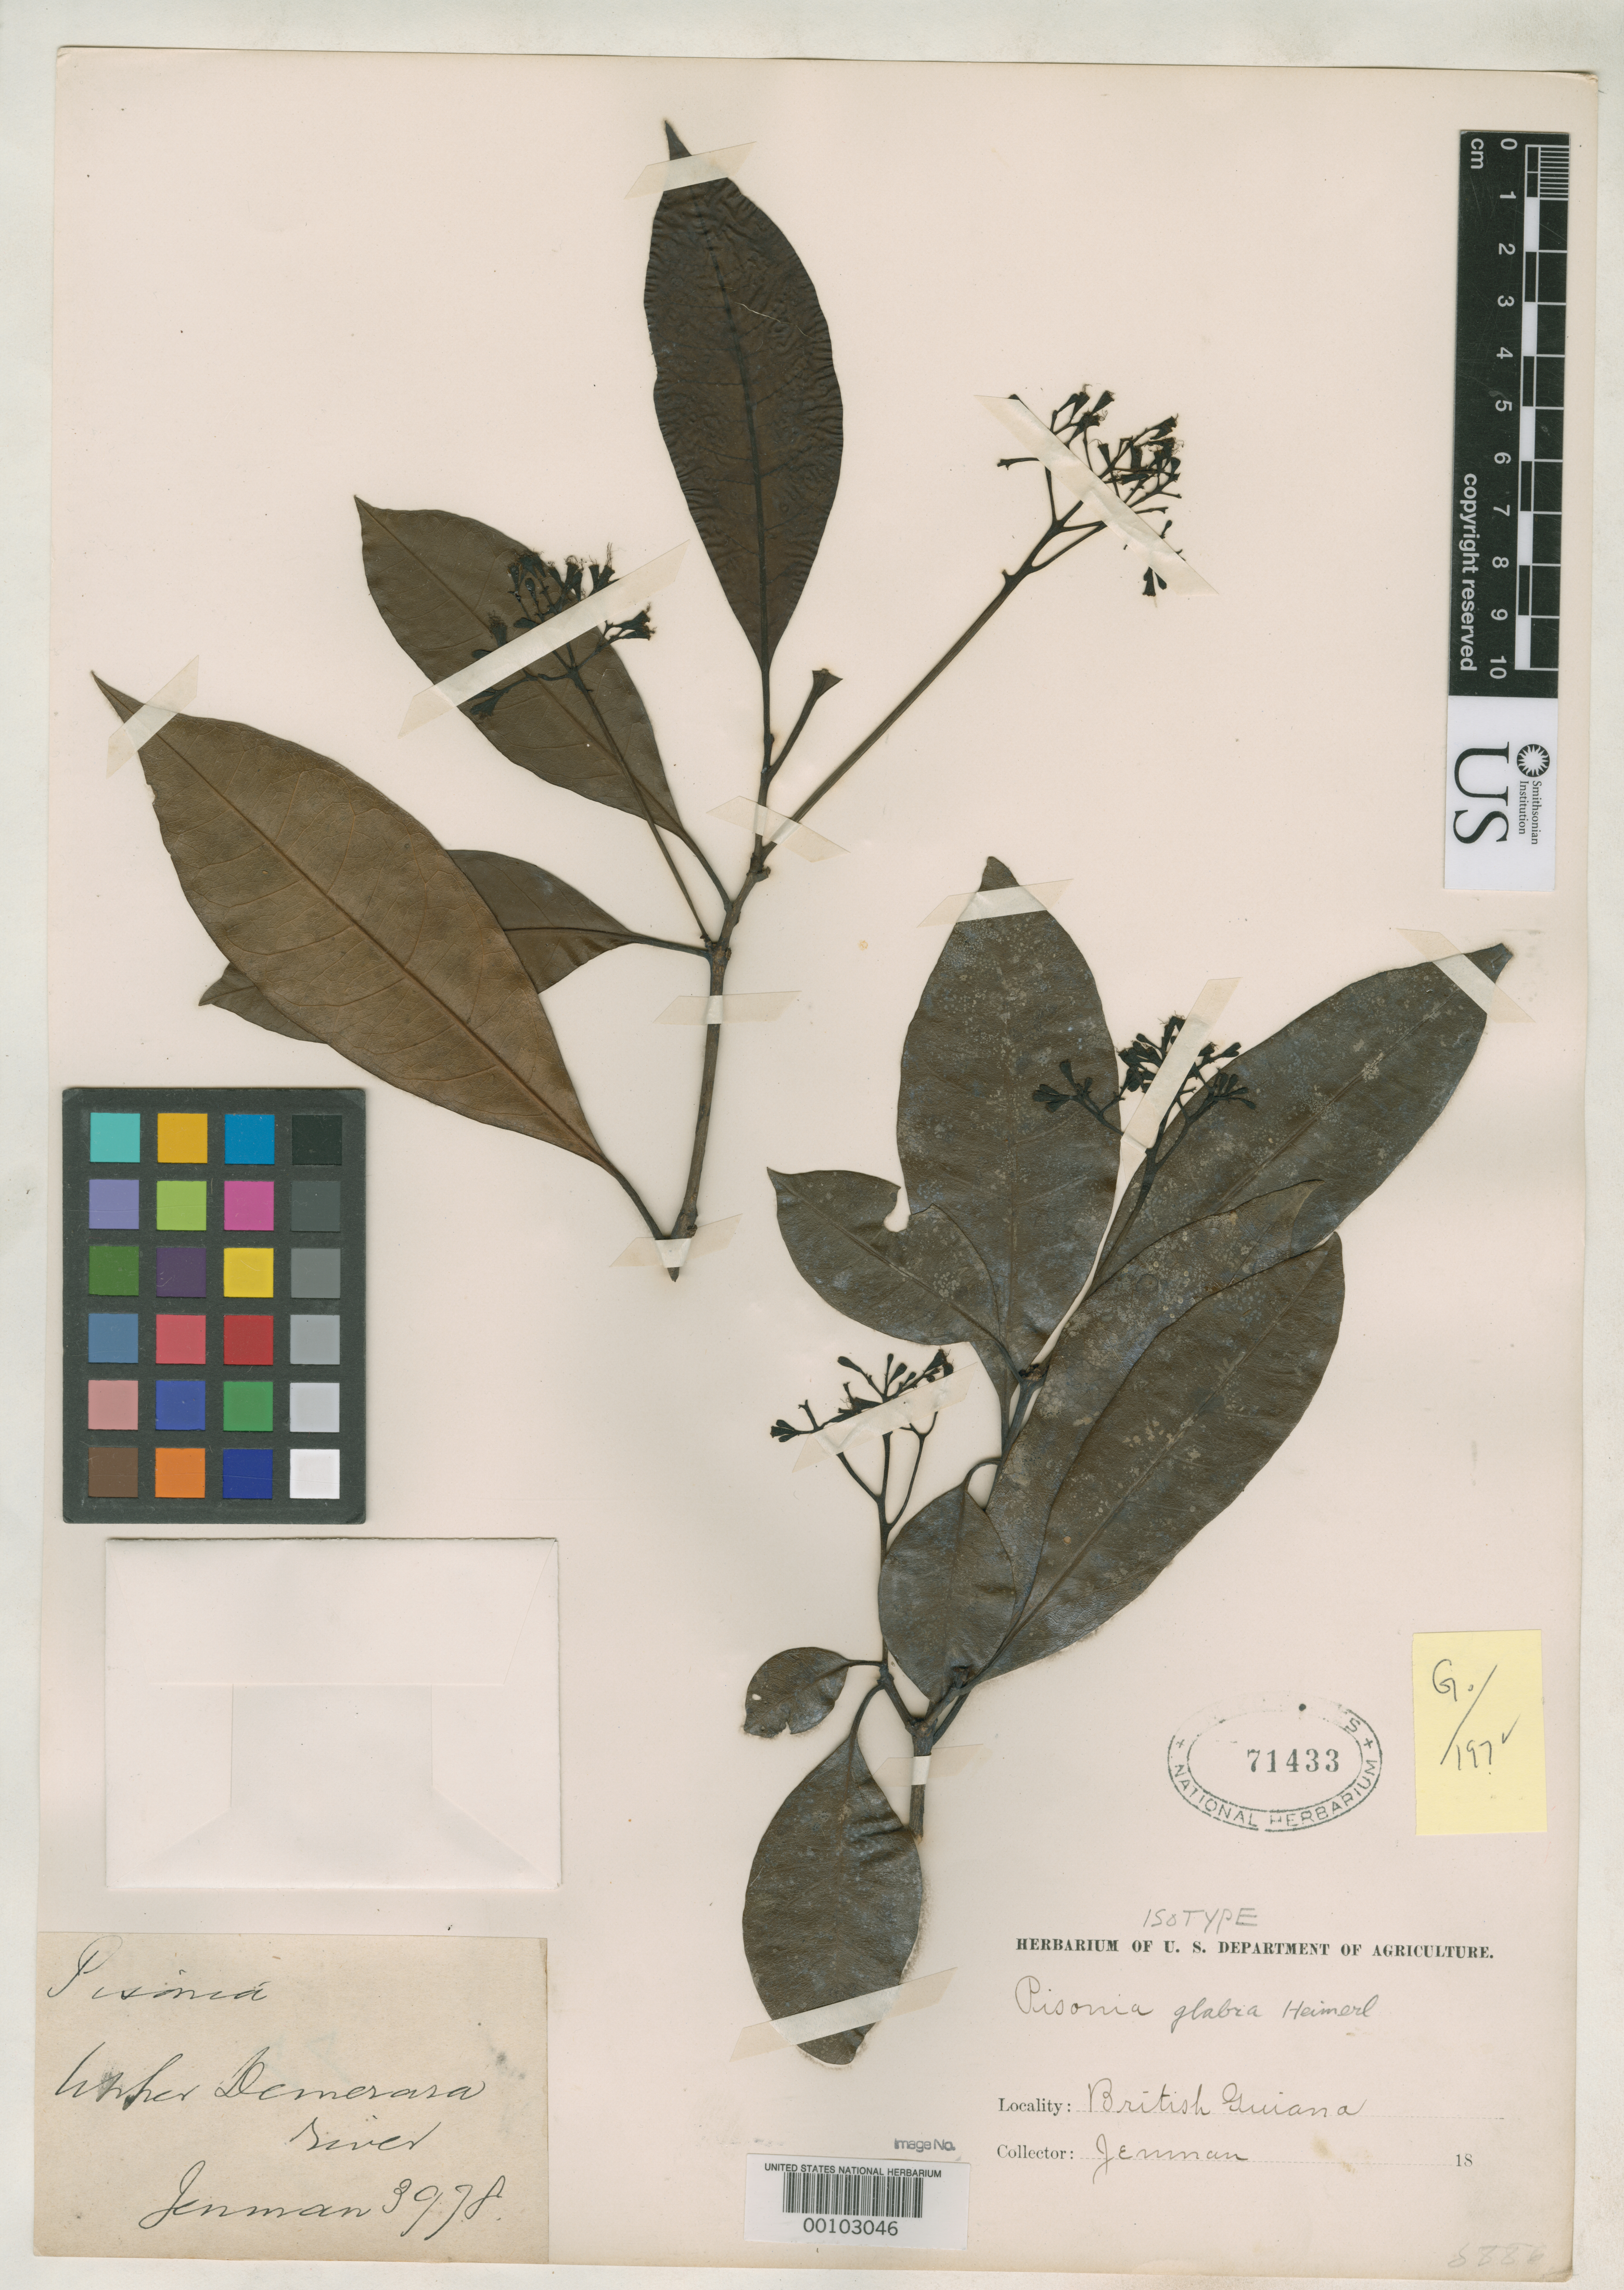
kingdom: Plantae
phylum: Tracheophyta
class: Magnoliopsida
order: Caryophyllales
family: Nyctaginaceae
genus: Pisonia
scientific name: Pisonia glabra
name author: Heimerl in Sandwith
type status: Syntype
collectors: G. S. Jenman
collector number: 3978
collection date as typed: Sep 1887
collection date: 1887-09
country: Guyana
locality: Upper Demerara River.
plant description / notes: BRG, P, US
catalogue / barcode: US 71433